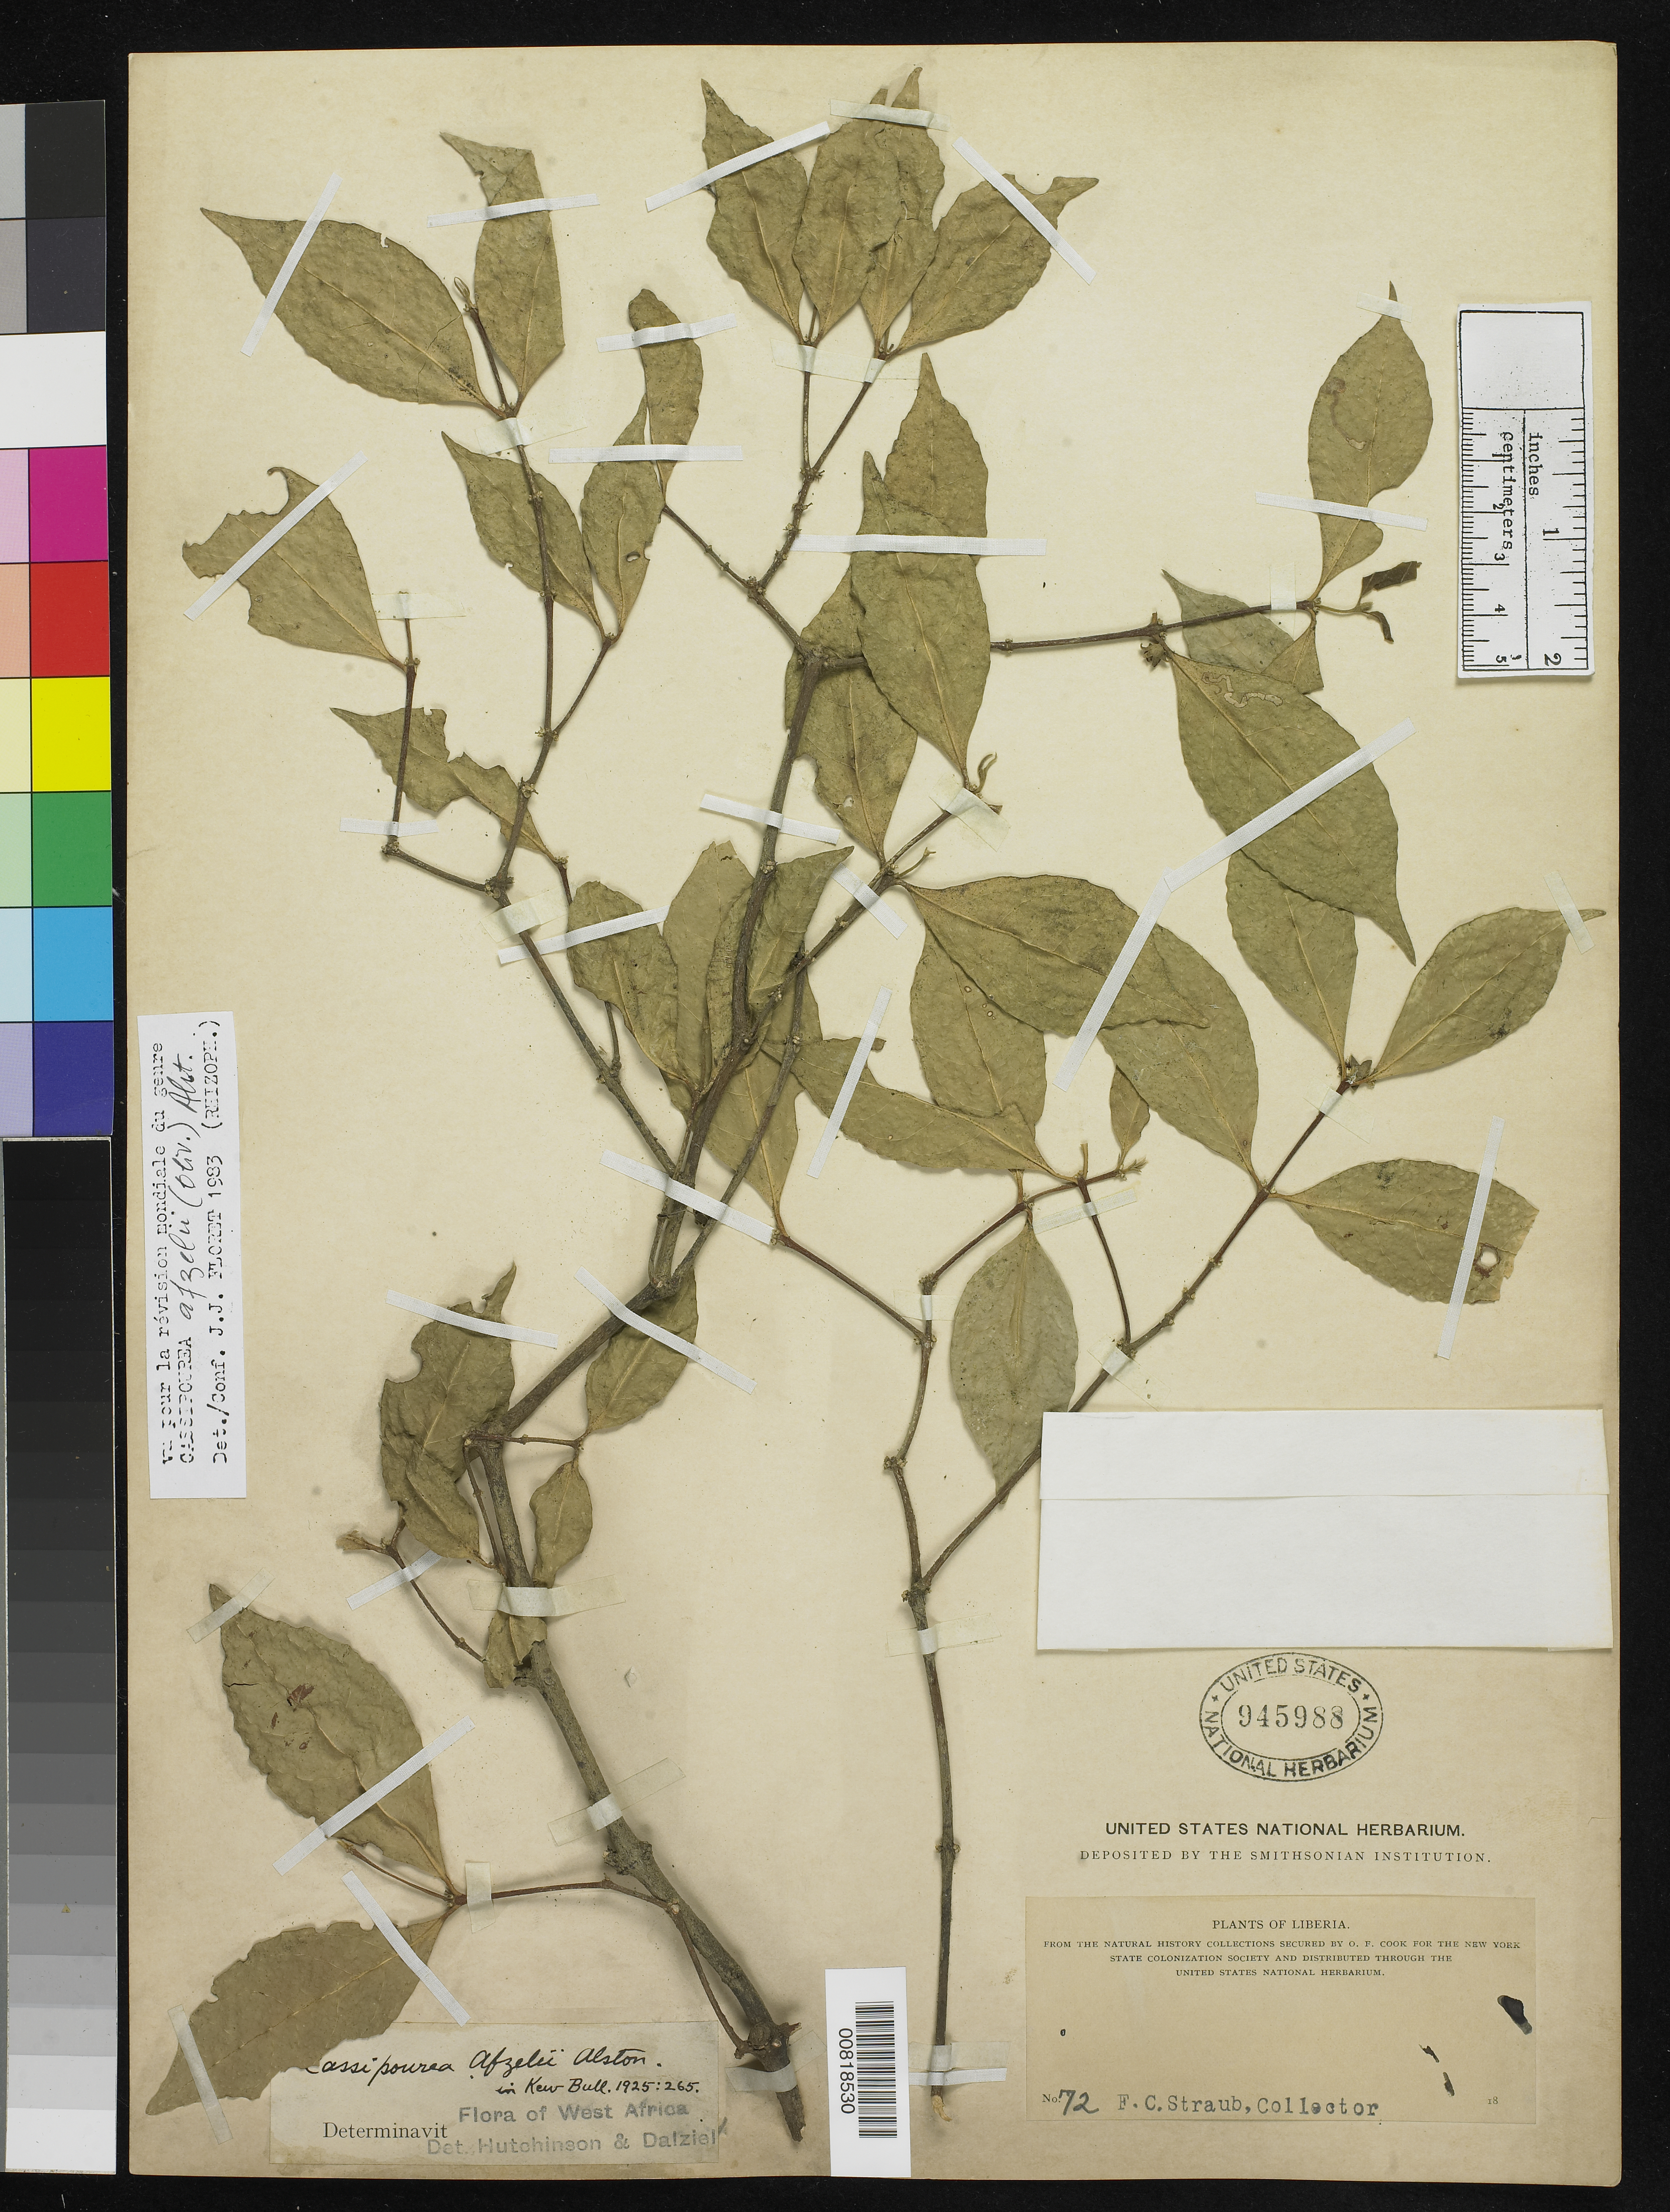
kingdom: Plantae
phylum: Tracheophyta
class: Magnoliopsida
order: Malpighiales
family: Rhizophoraceae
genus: Cassipourea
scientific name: Cassipourea afzelii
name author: (Oliv.) Alston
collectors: F. Straub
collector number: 72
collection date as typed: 18--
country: Liberia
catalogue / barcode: US 945988